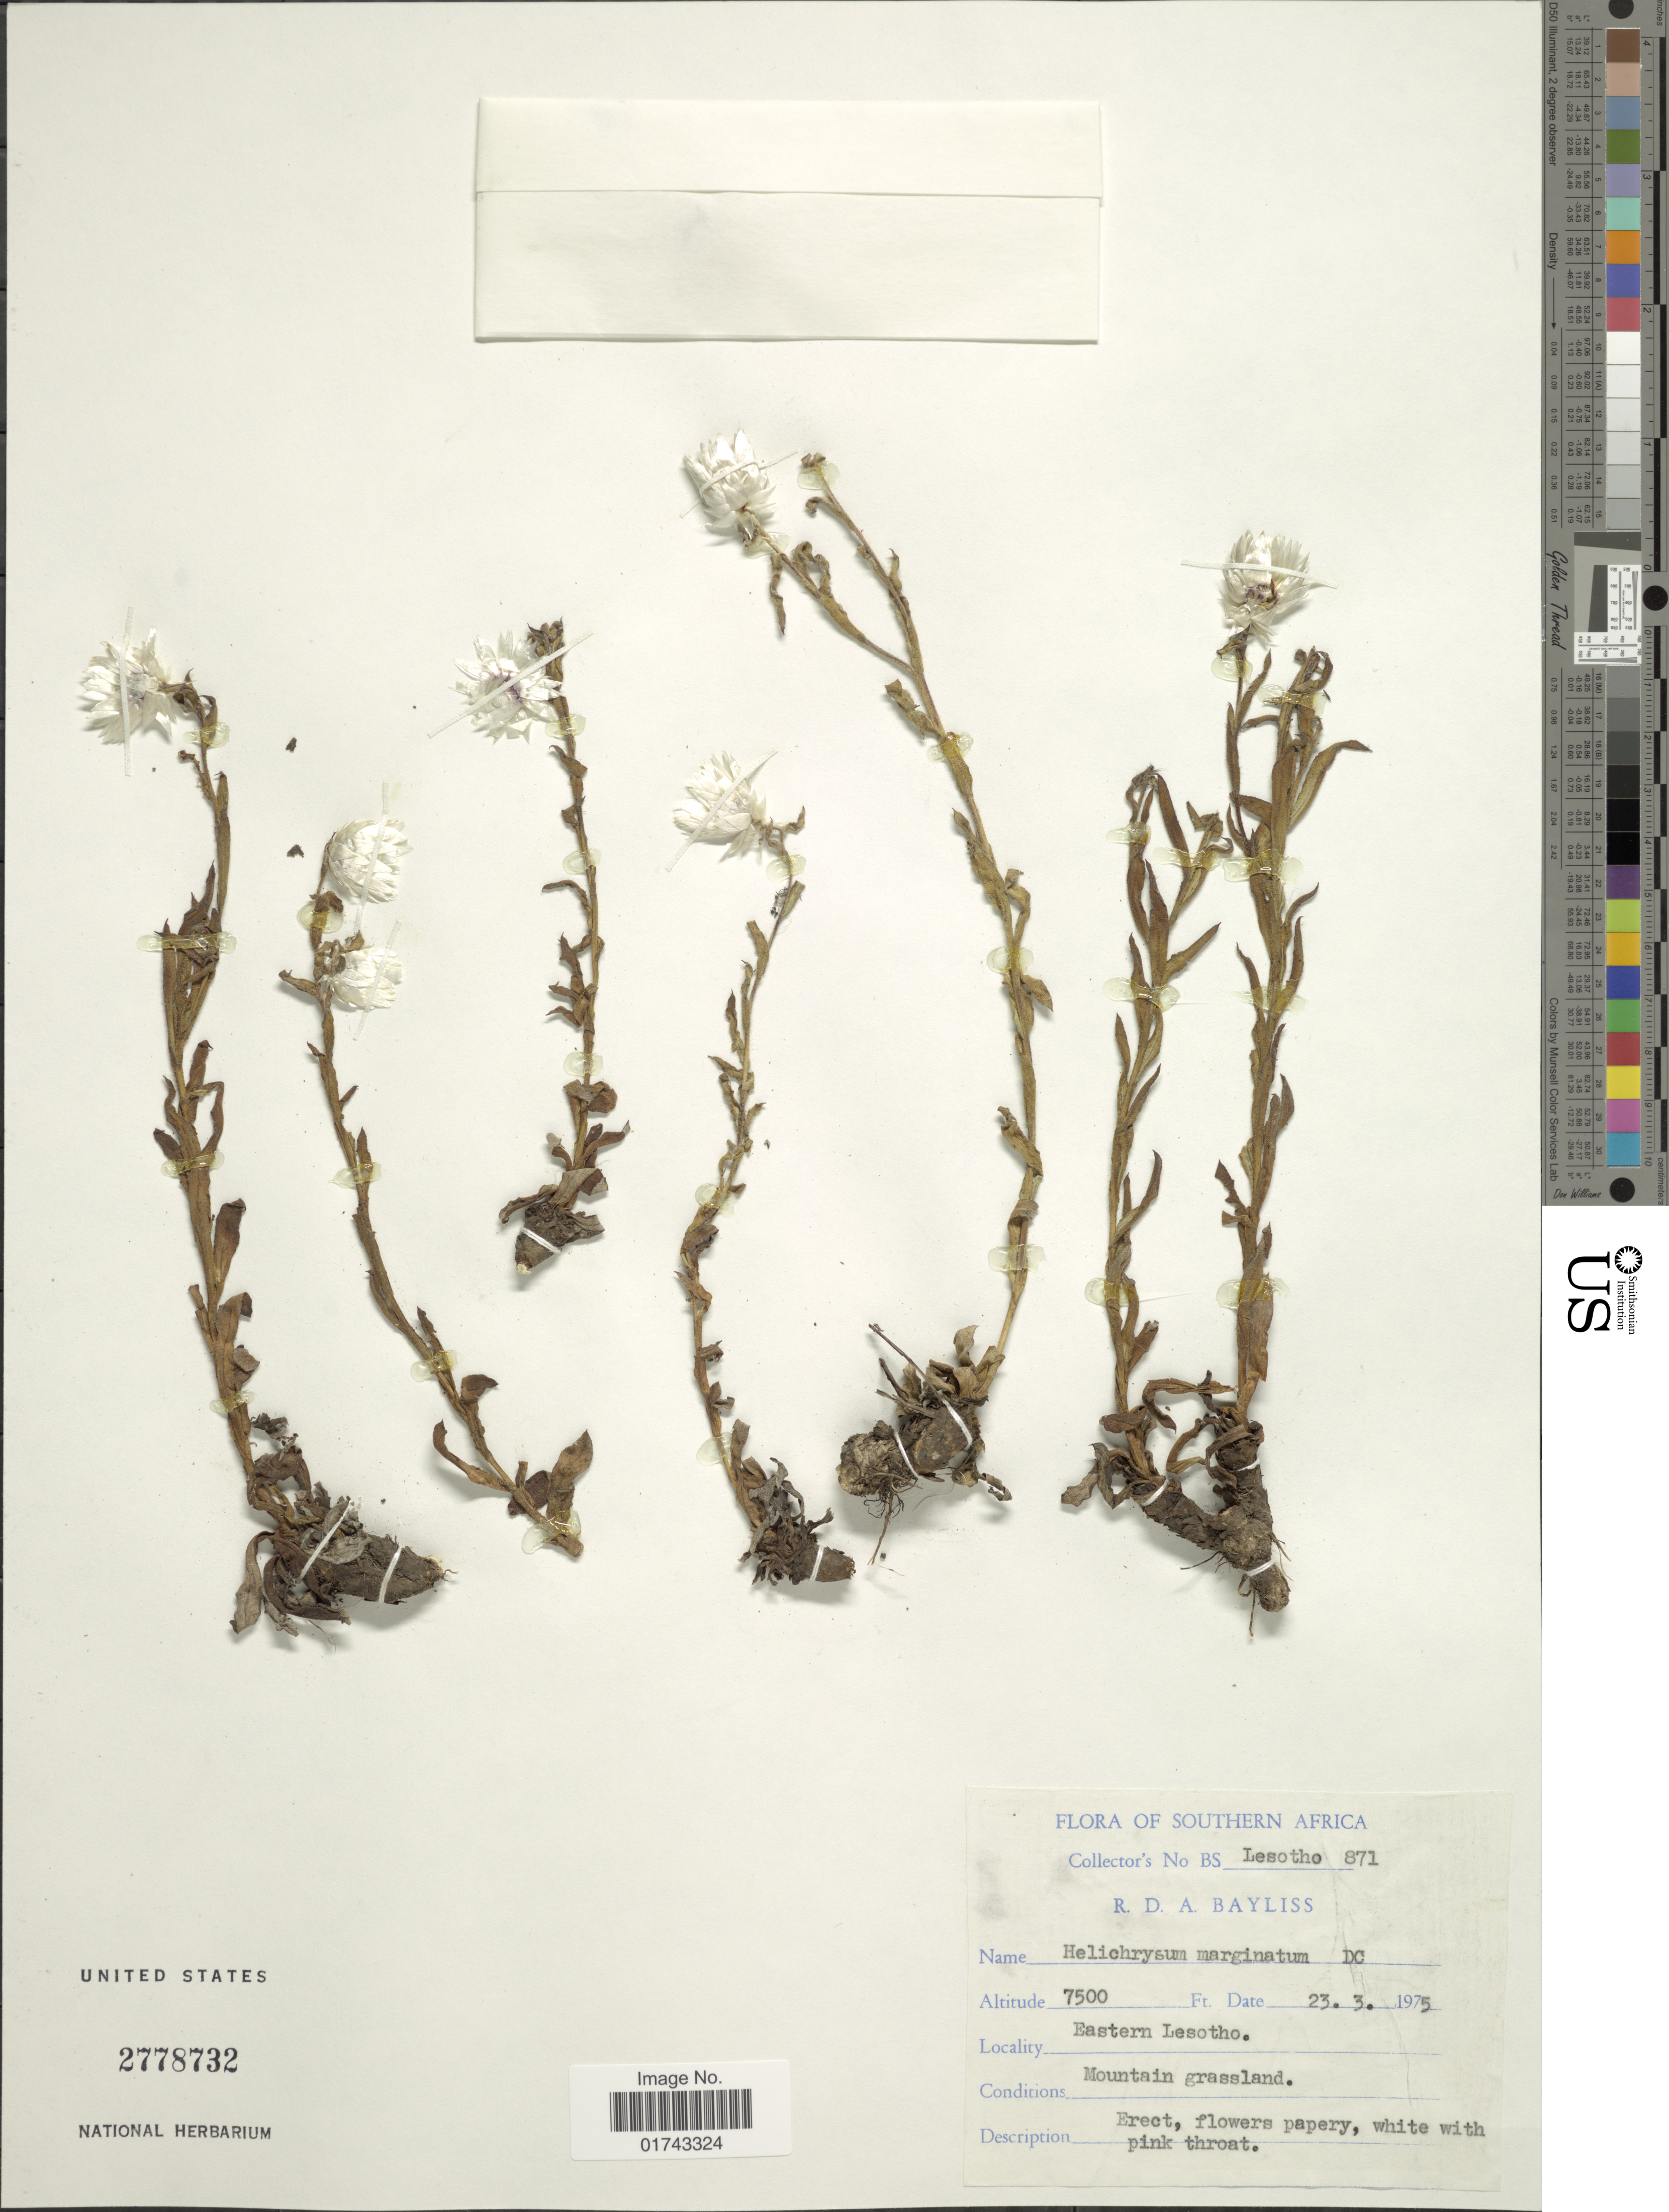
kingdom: Plantae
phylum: Tracheophyta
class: Magnoliopsida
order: Asterales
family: Asteraceae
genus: Helichrysum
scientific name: Helichrysum marginatum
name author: DC.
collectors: R. Bayliss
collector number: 871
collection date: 1975-03-23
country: Lesotho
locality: Eastern Lesotho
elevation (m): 2286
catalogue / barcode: US 2778732